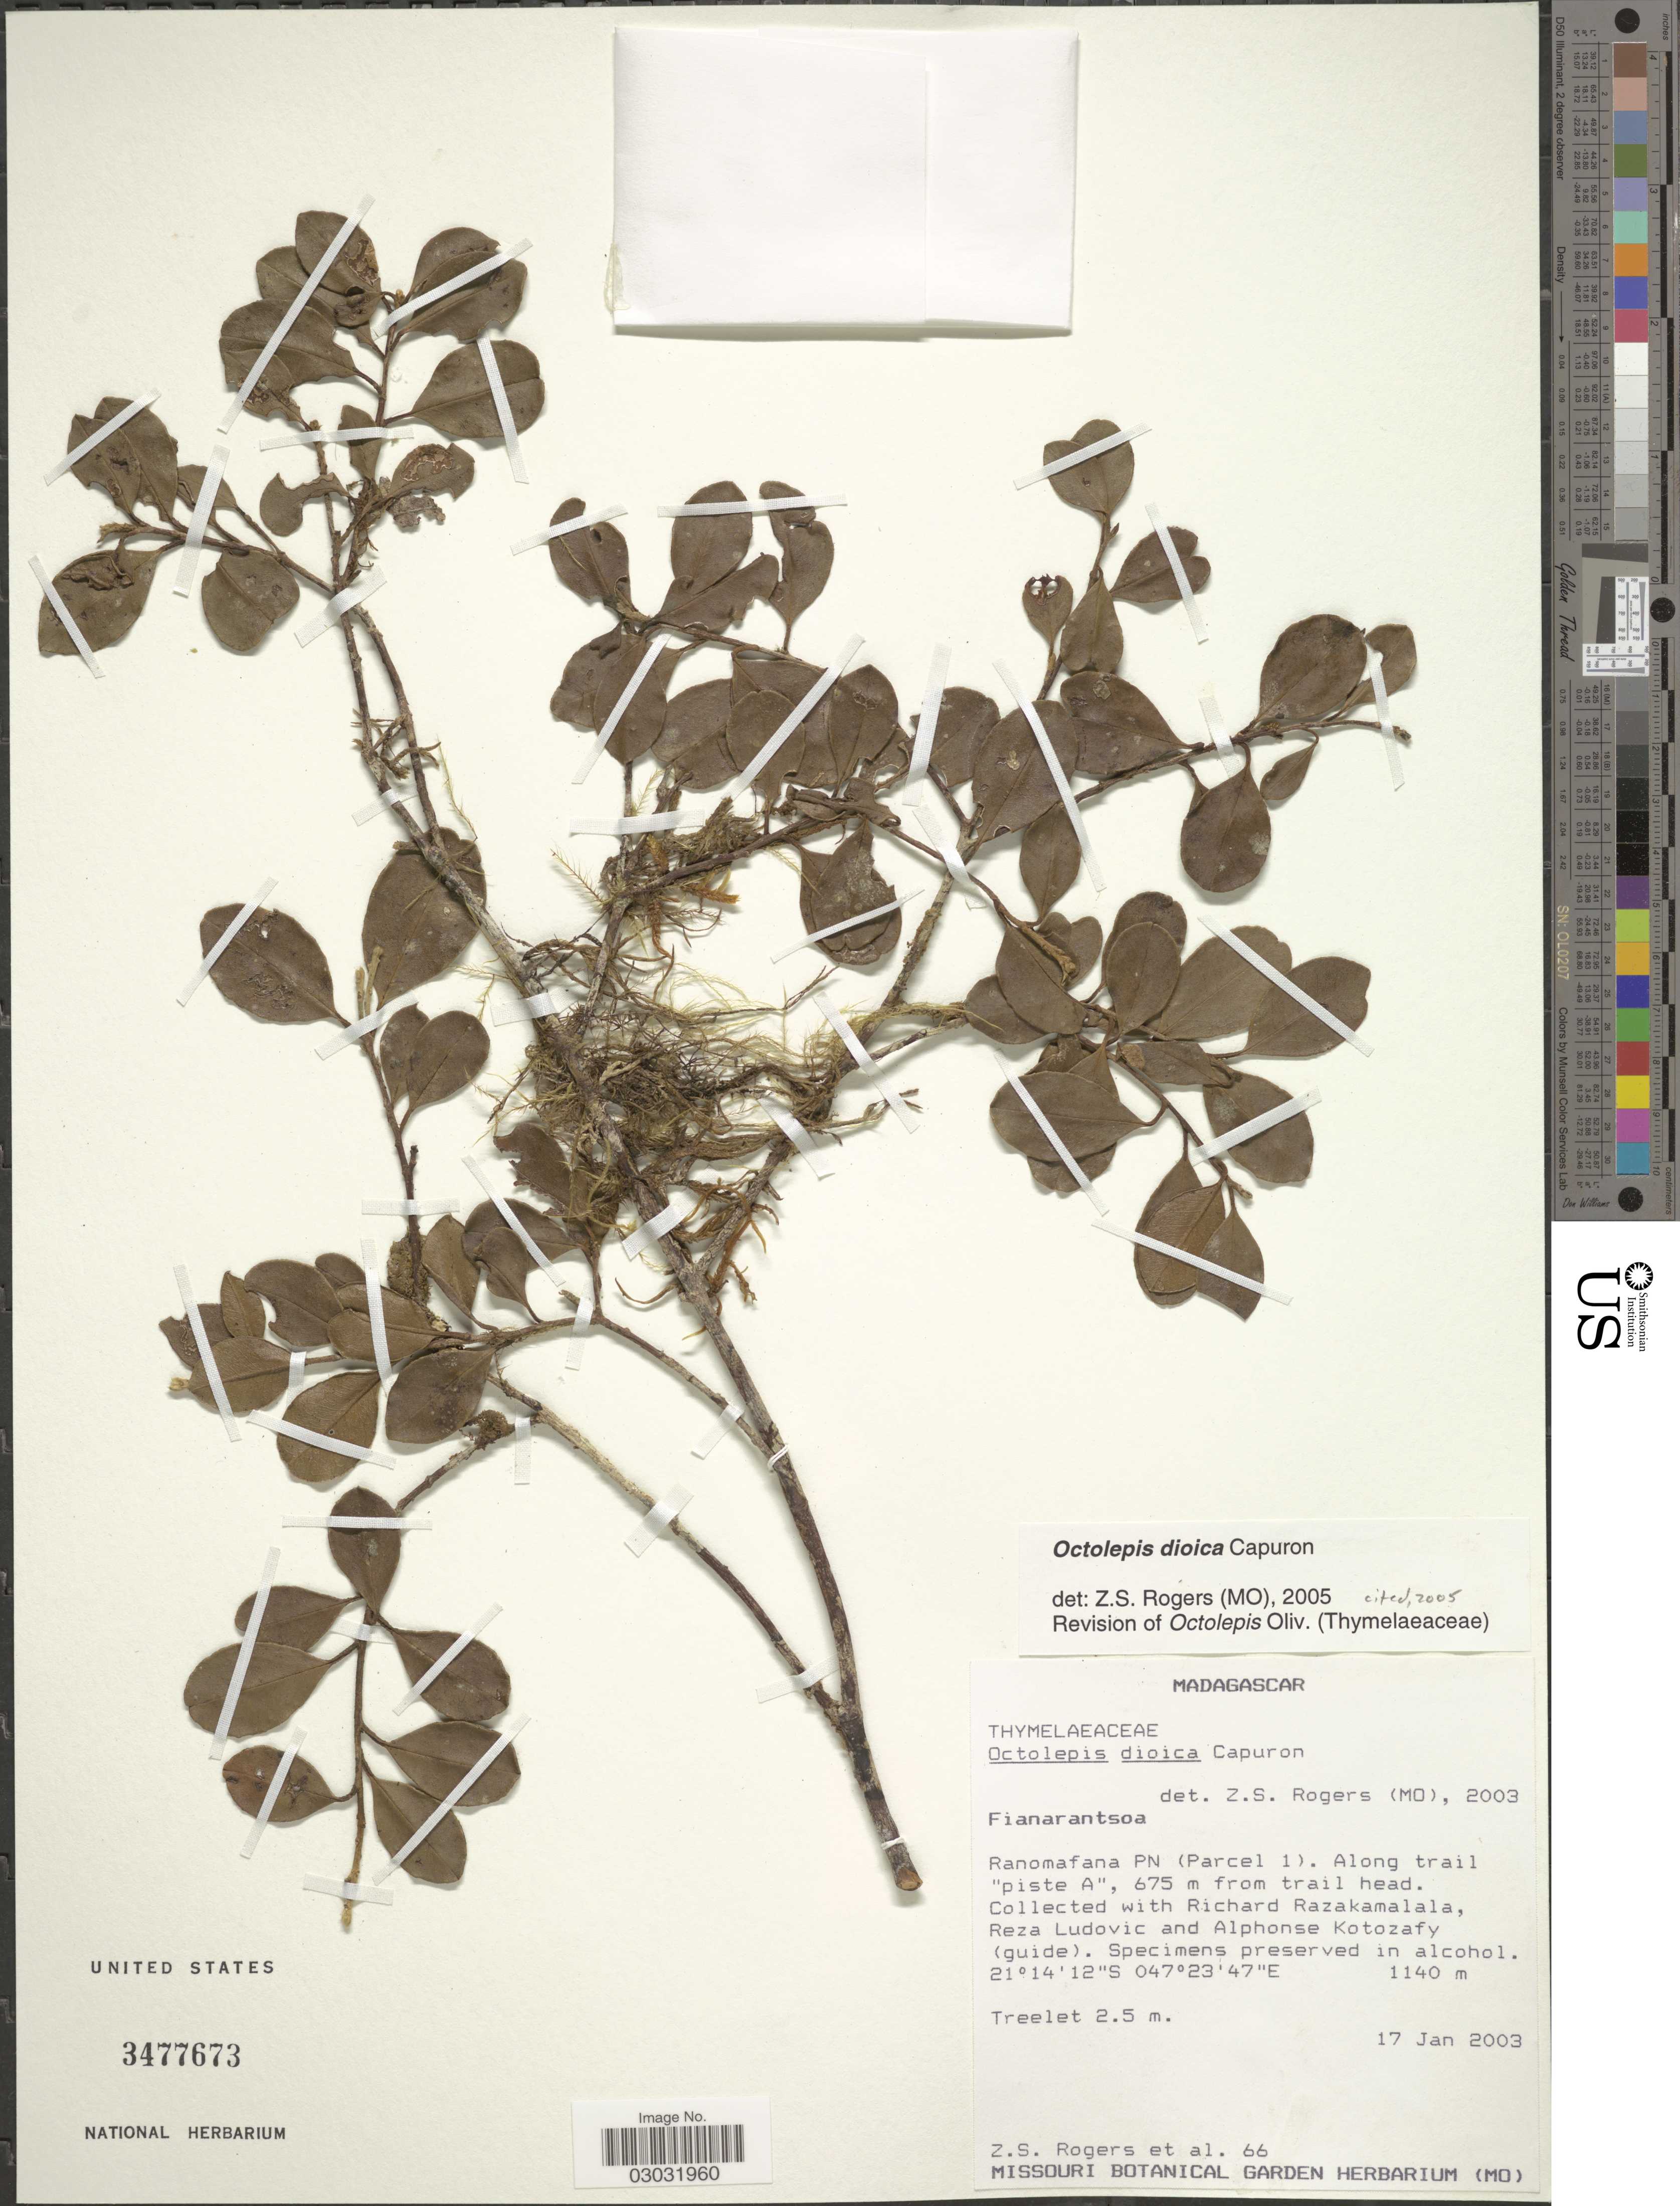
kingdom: Plantae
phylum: Tracheophyta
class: Magnoliopsida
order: Malvales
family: Thymelaeaceae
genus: Octolepis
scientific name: Octolepis dioica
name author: Capuron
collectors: Z. S. Rogers, R. Razakamalala, R. Ludovic & A. Rakotozafy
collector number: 66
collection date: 2003-01-17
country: Madagascar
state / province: Haute Matsiatra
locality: Ranomafana PN (Parcel 1). Along trail "piste A", 675 m from trail head.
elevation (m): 1140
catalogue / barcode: US 3477673